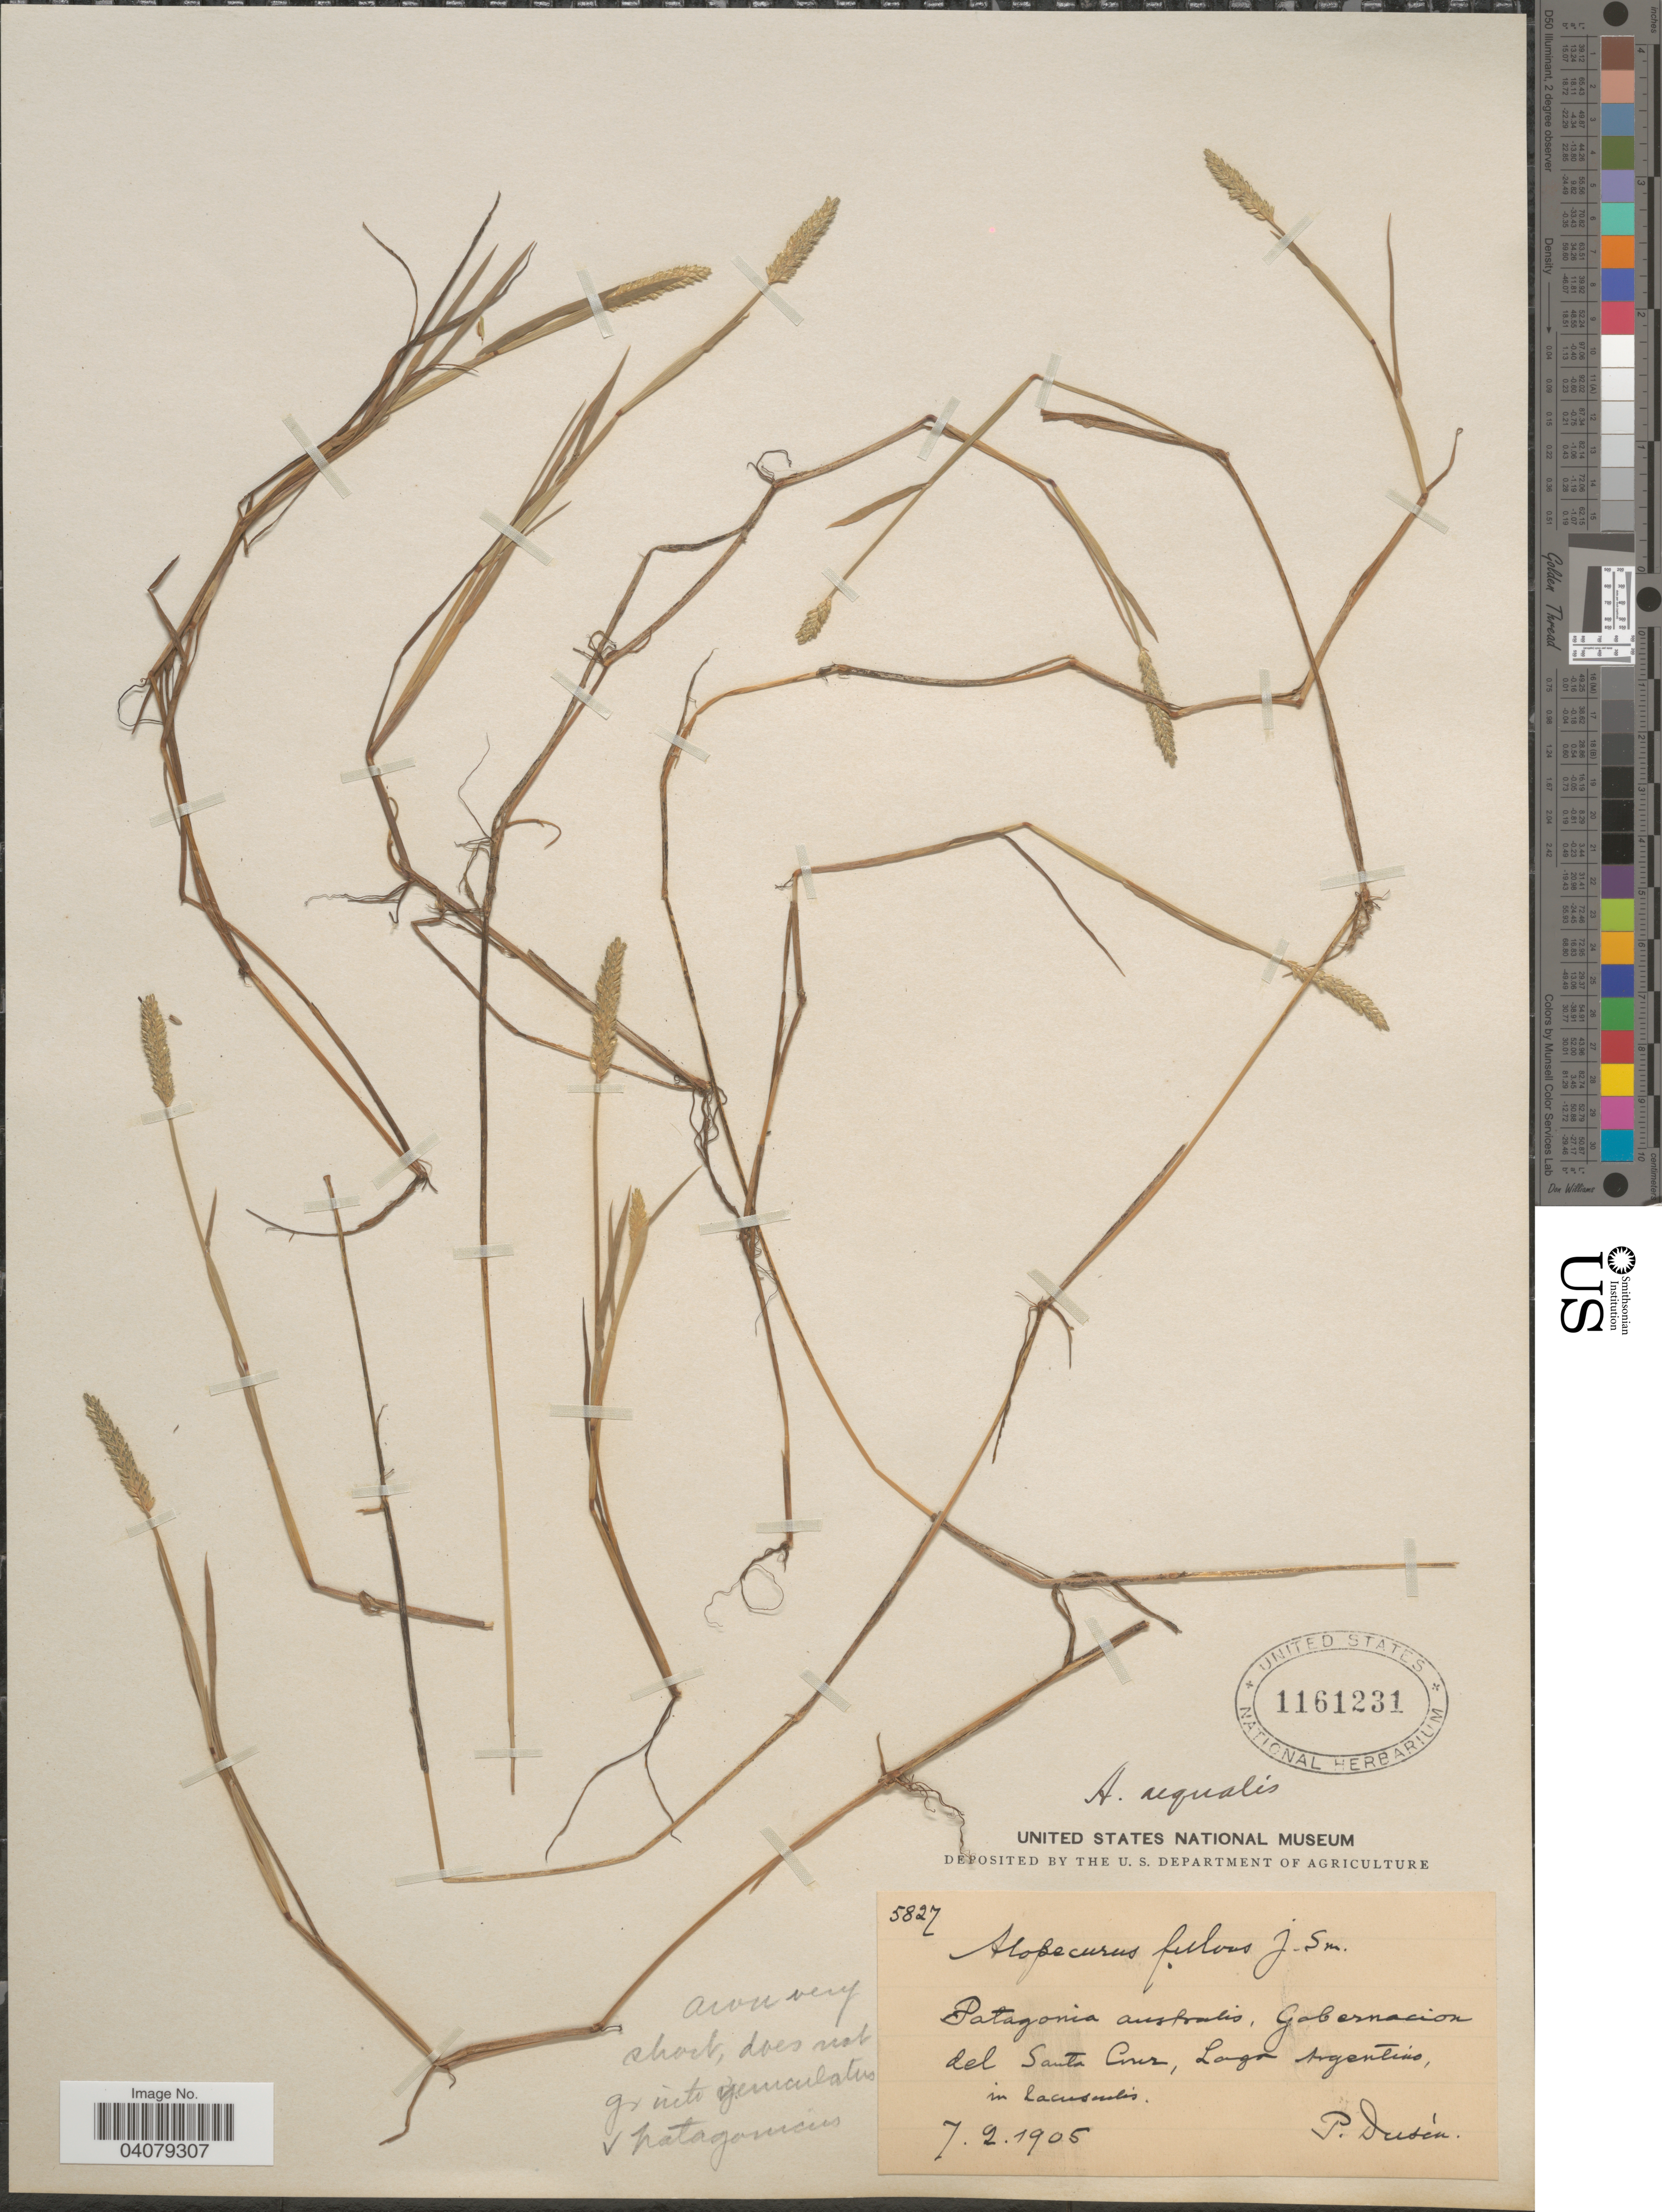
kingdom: Plantae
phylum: Tracheophyta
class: Liliopsida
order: Poales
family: Poaceae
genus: Alopecurus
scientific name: Alopecurus aequalis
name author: Sobol.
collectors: P. Dusén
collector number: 5827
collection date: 1905-02-07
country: Argentina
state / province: Santa Cruz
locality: Patagonia australis, Gobernacion del Santa Cruz, Lago Argentino, in lacusnolis.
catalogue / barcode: US 1161231